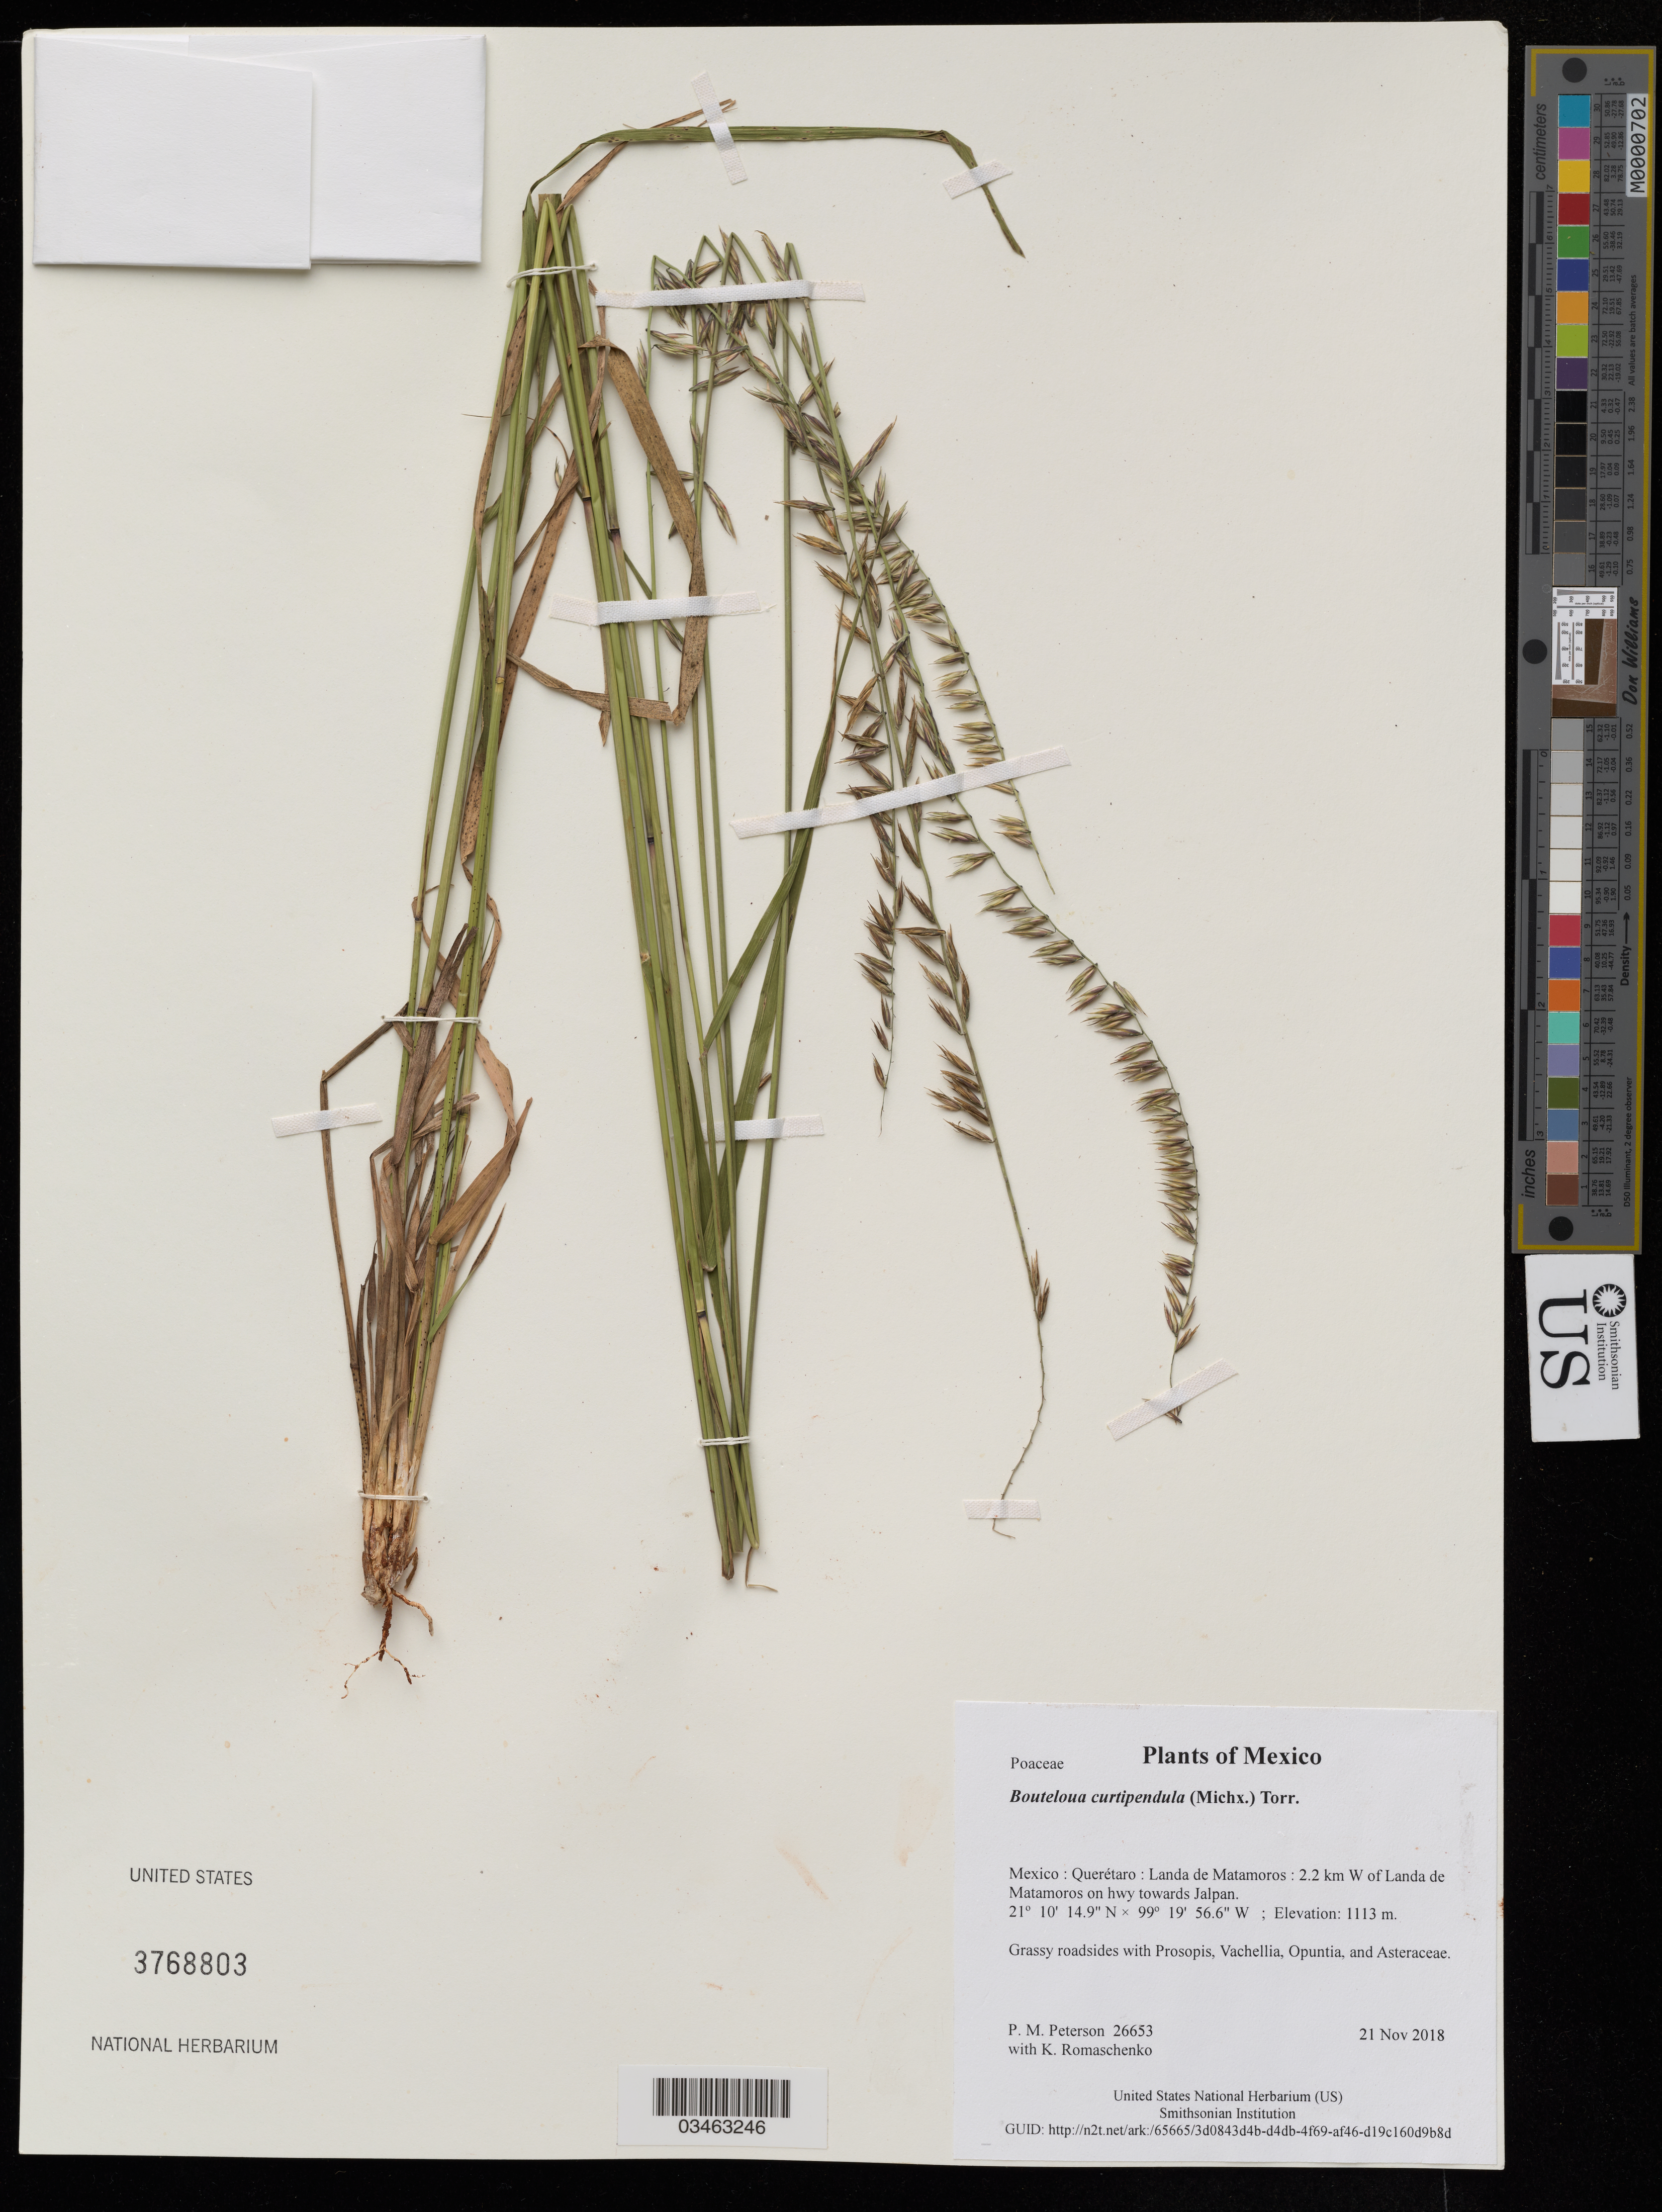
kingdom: Plantae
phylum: Tracheophyta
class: Liliopsida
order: Poales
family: Poaceae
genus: Bouteloua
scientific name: Bouteloua curtipendula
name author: (Michx.) Torr.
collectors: P. M. Peterson & K. Romaschenko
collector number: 26653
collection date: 2018-11-21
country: Mexico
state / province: Querétaro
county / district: Landa de Matamoros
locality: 2.2 km W of Landa de Matamoros on hwy towards Jalpan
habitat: Grassy roadsides with Prosopis, Vachellia, Opuntia, and Asteraceae.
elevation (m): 1113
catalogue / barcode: US 3768803